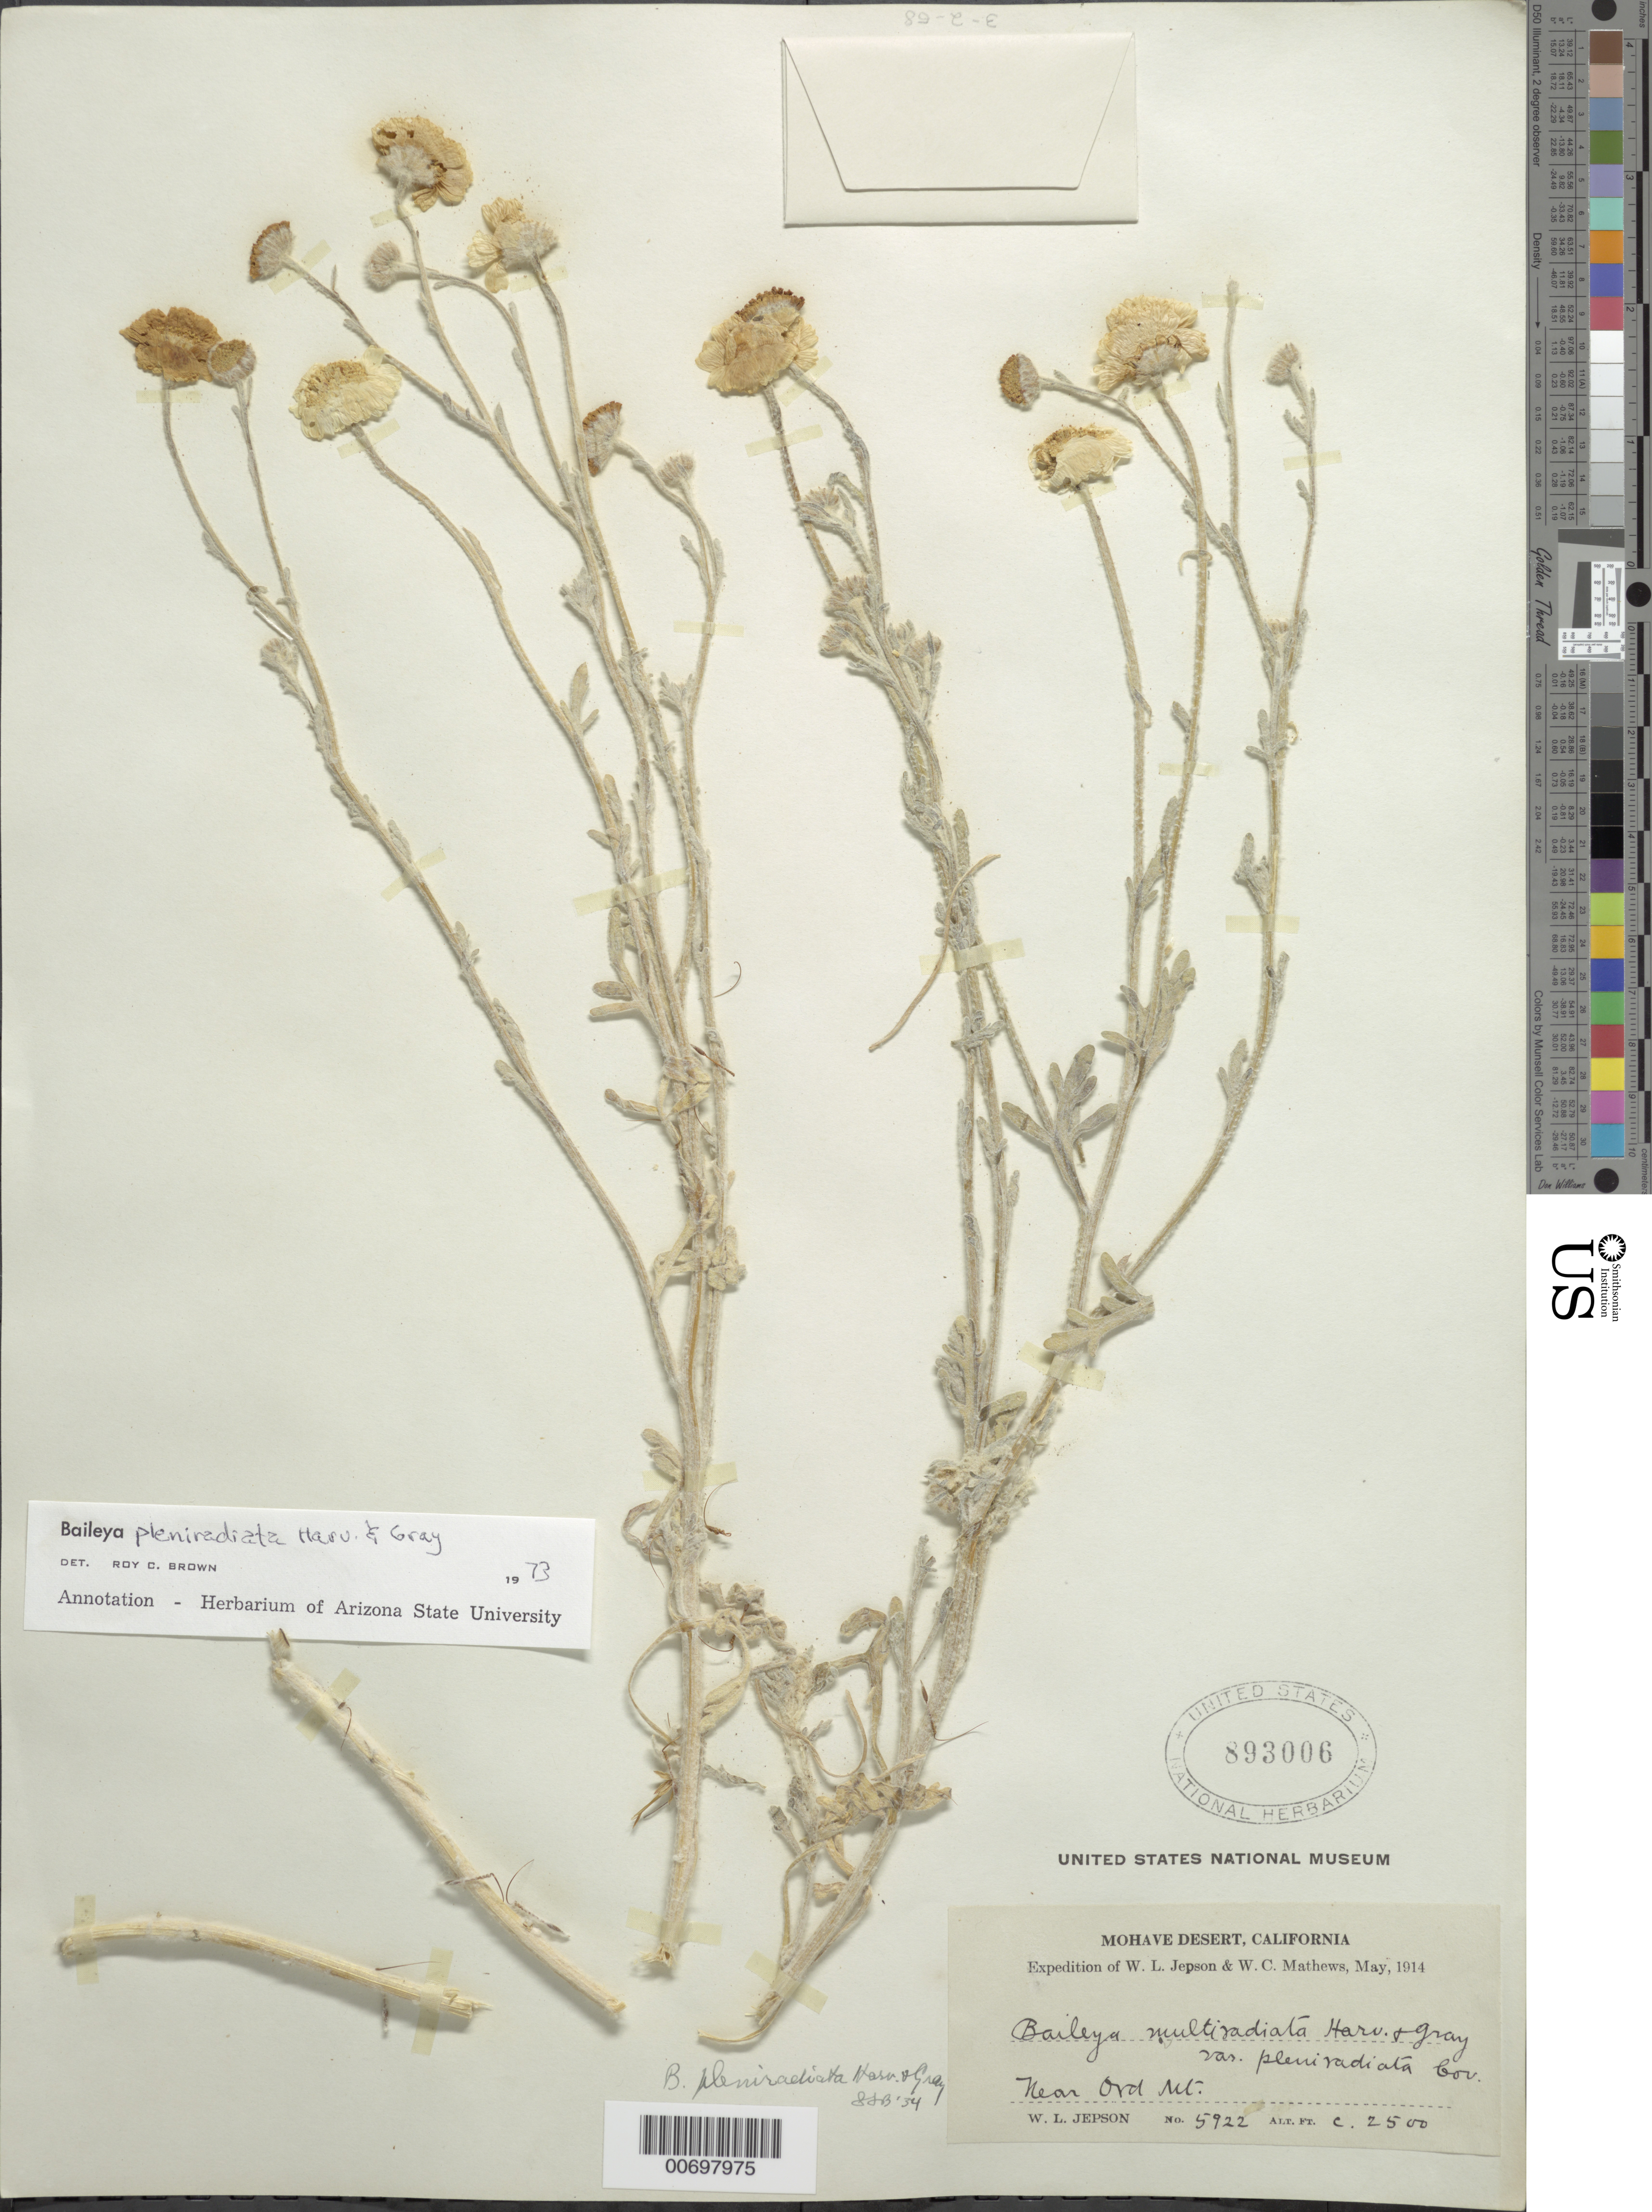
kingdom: Plantae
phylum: Tracheophyta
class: Magnoliopsida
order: Asterales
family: Asteraceae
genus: Baileya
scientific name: Baileya pleniradiata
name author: Harv. & A. Gray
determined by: Brown, Roy C.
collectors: W. L. Jepson & W. C. Matthews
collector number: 5922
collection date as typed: May 1914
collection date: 1914-05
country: United States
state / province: California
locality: Near Ord Mt.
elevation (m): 762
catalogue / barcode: US 893006